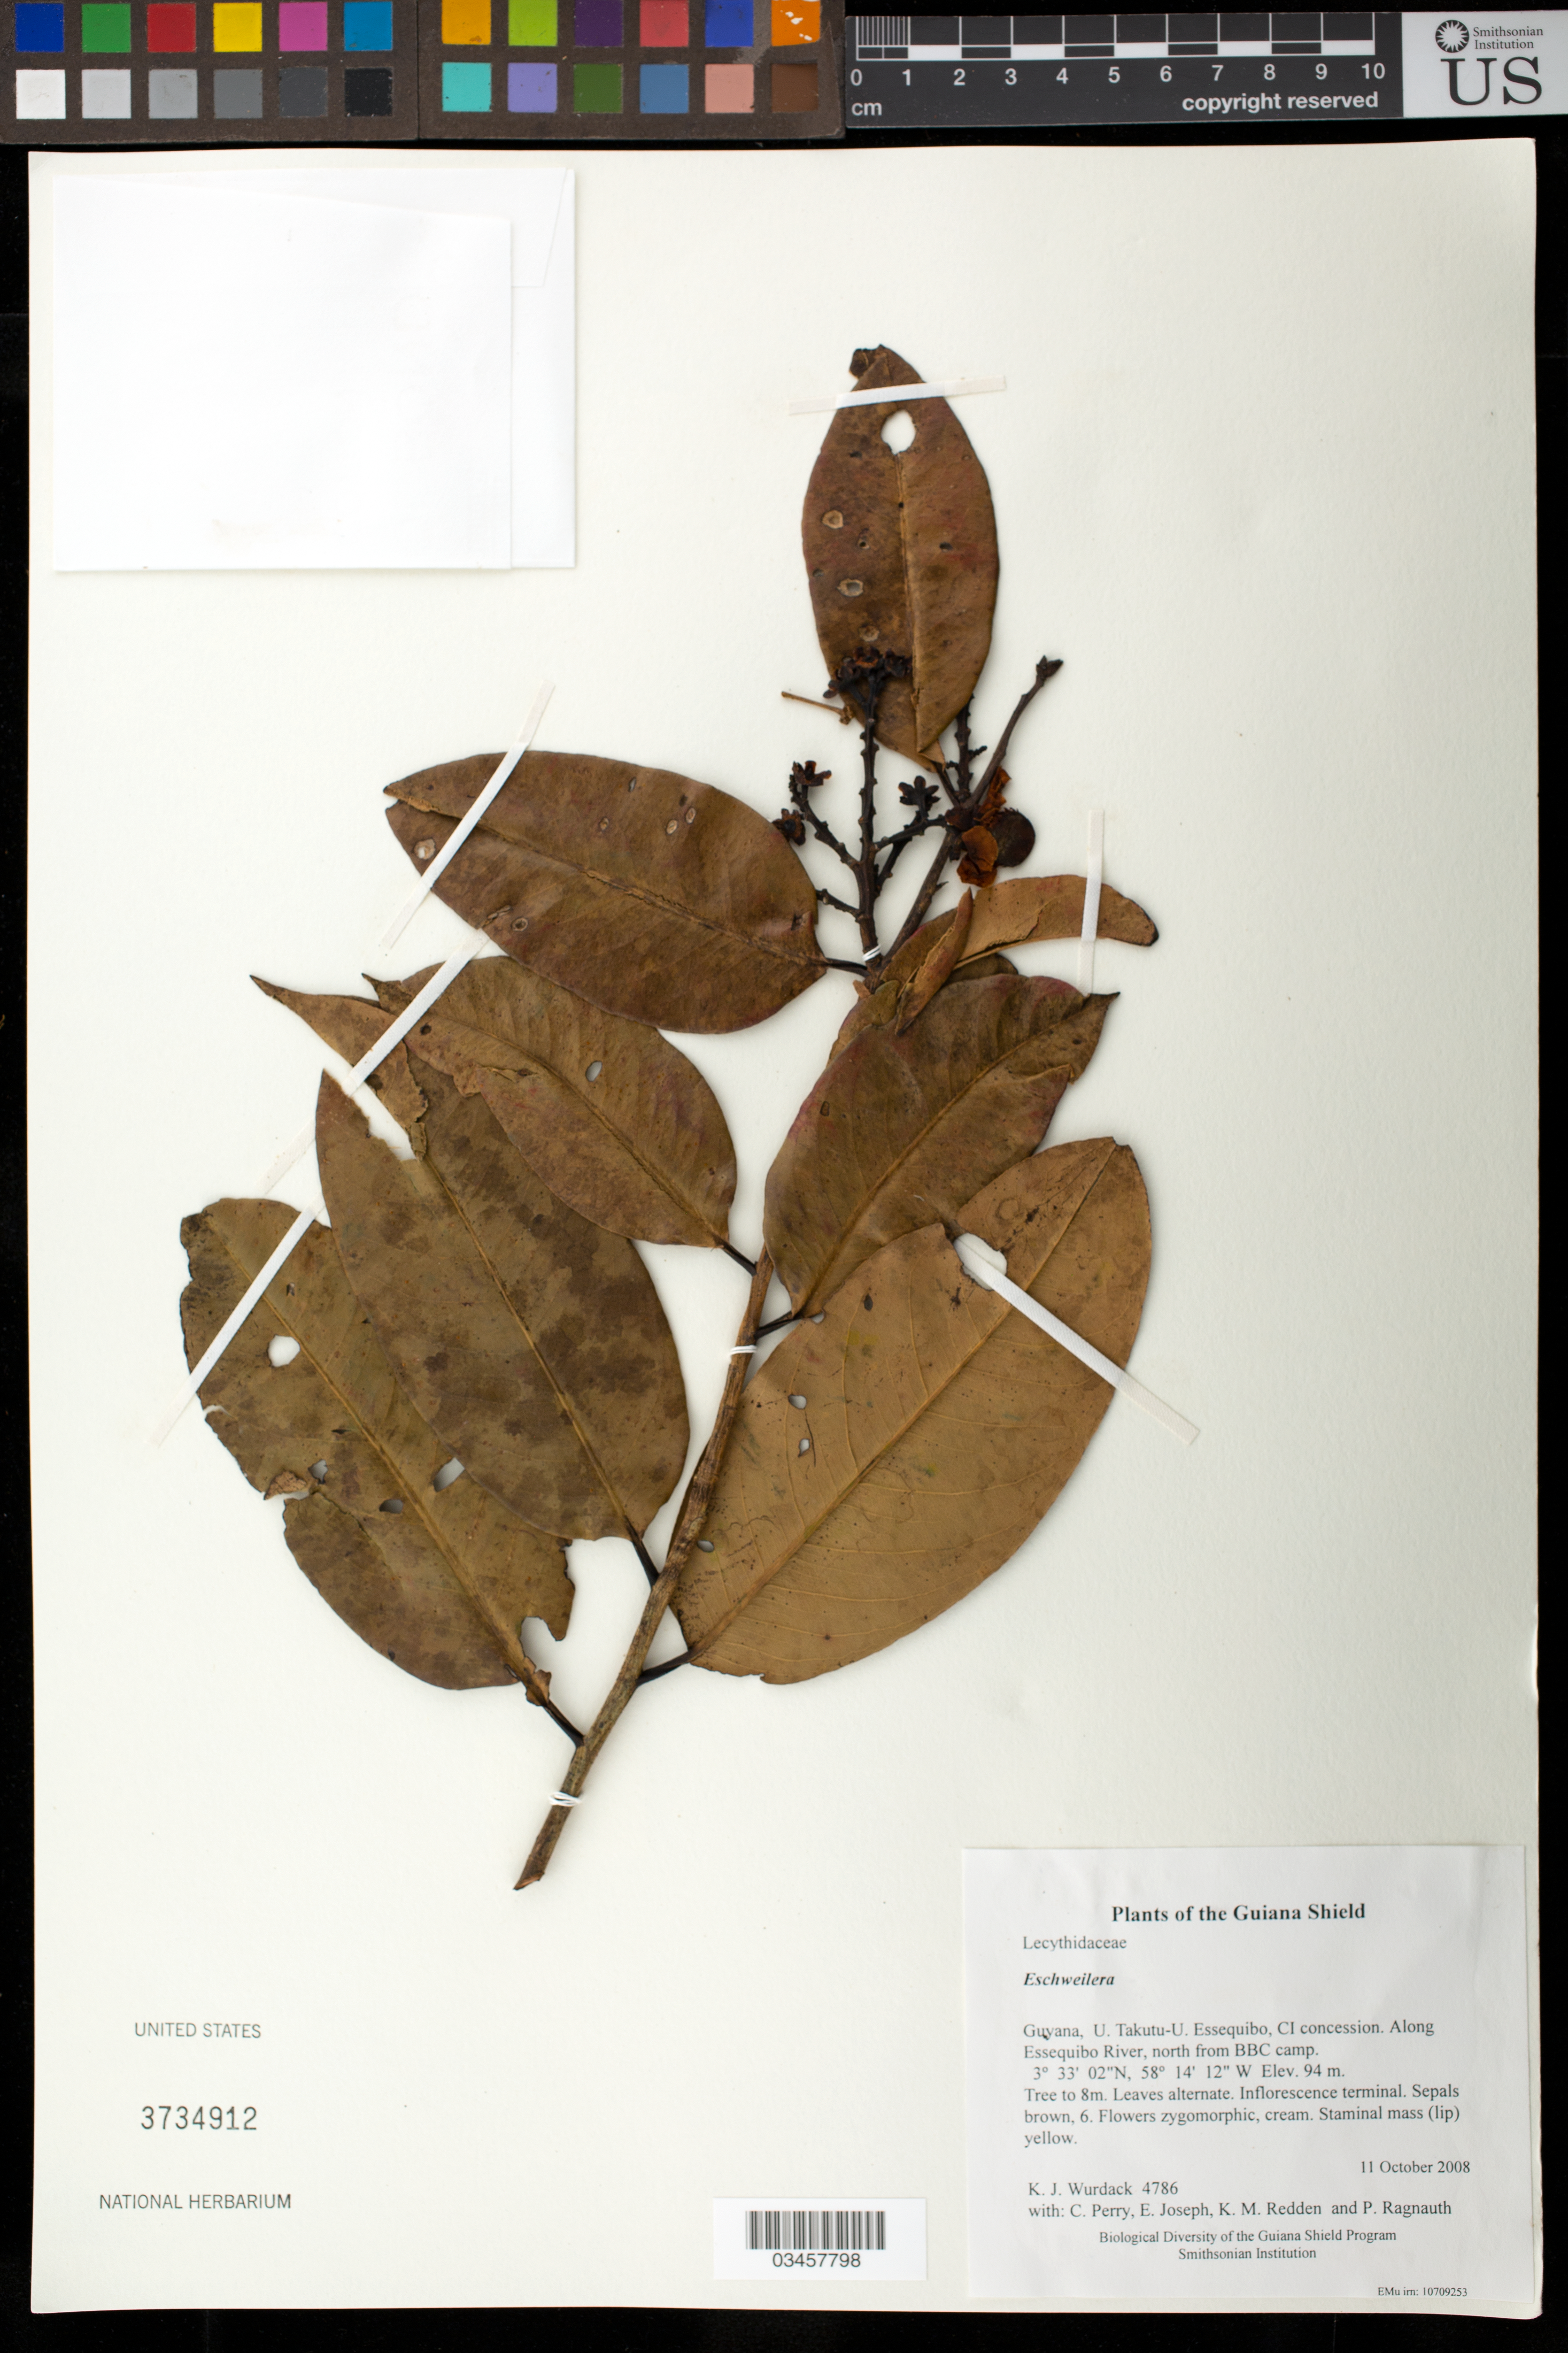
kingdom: Plantae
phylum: Tracheophyta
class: Magnoliopsida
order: Ericales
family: Lecythidaceae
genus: Eschweilera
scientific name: Eschweilera subglandulosa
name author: (Steud. ex Berg) Miers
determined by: Mori, Scott A.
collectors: K. Wurdack, C. Perry, E. Joseph, K. M. Redden & P. Ragnauth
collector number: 4786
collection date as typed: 11 October 2008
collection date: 2008-10-11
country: Guyana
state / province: U. Takutu-U. Essequibo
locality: CI concession. Along Essequibo River, north from BBC camp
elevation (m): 94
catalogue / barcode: US 3734912